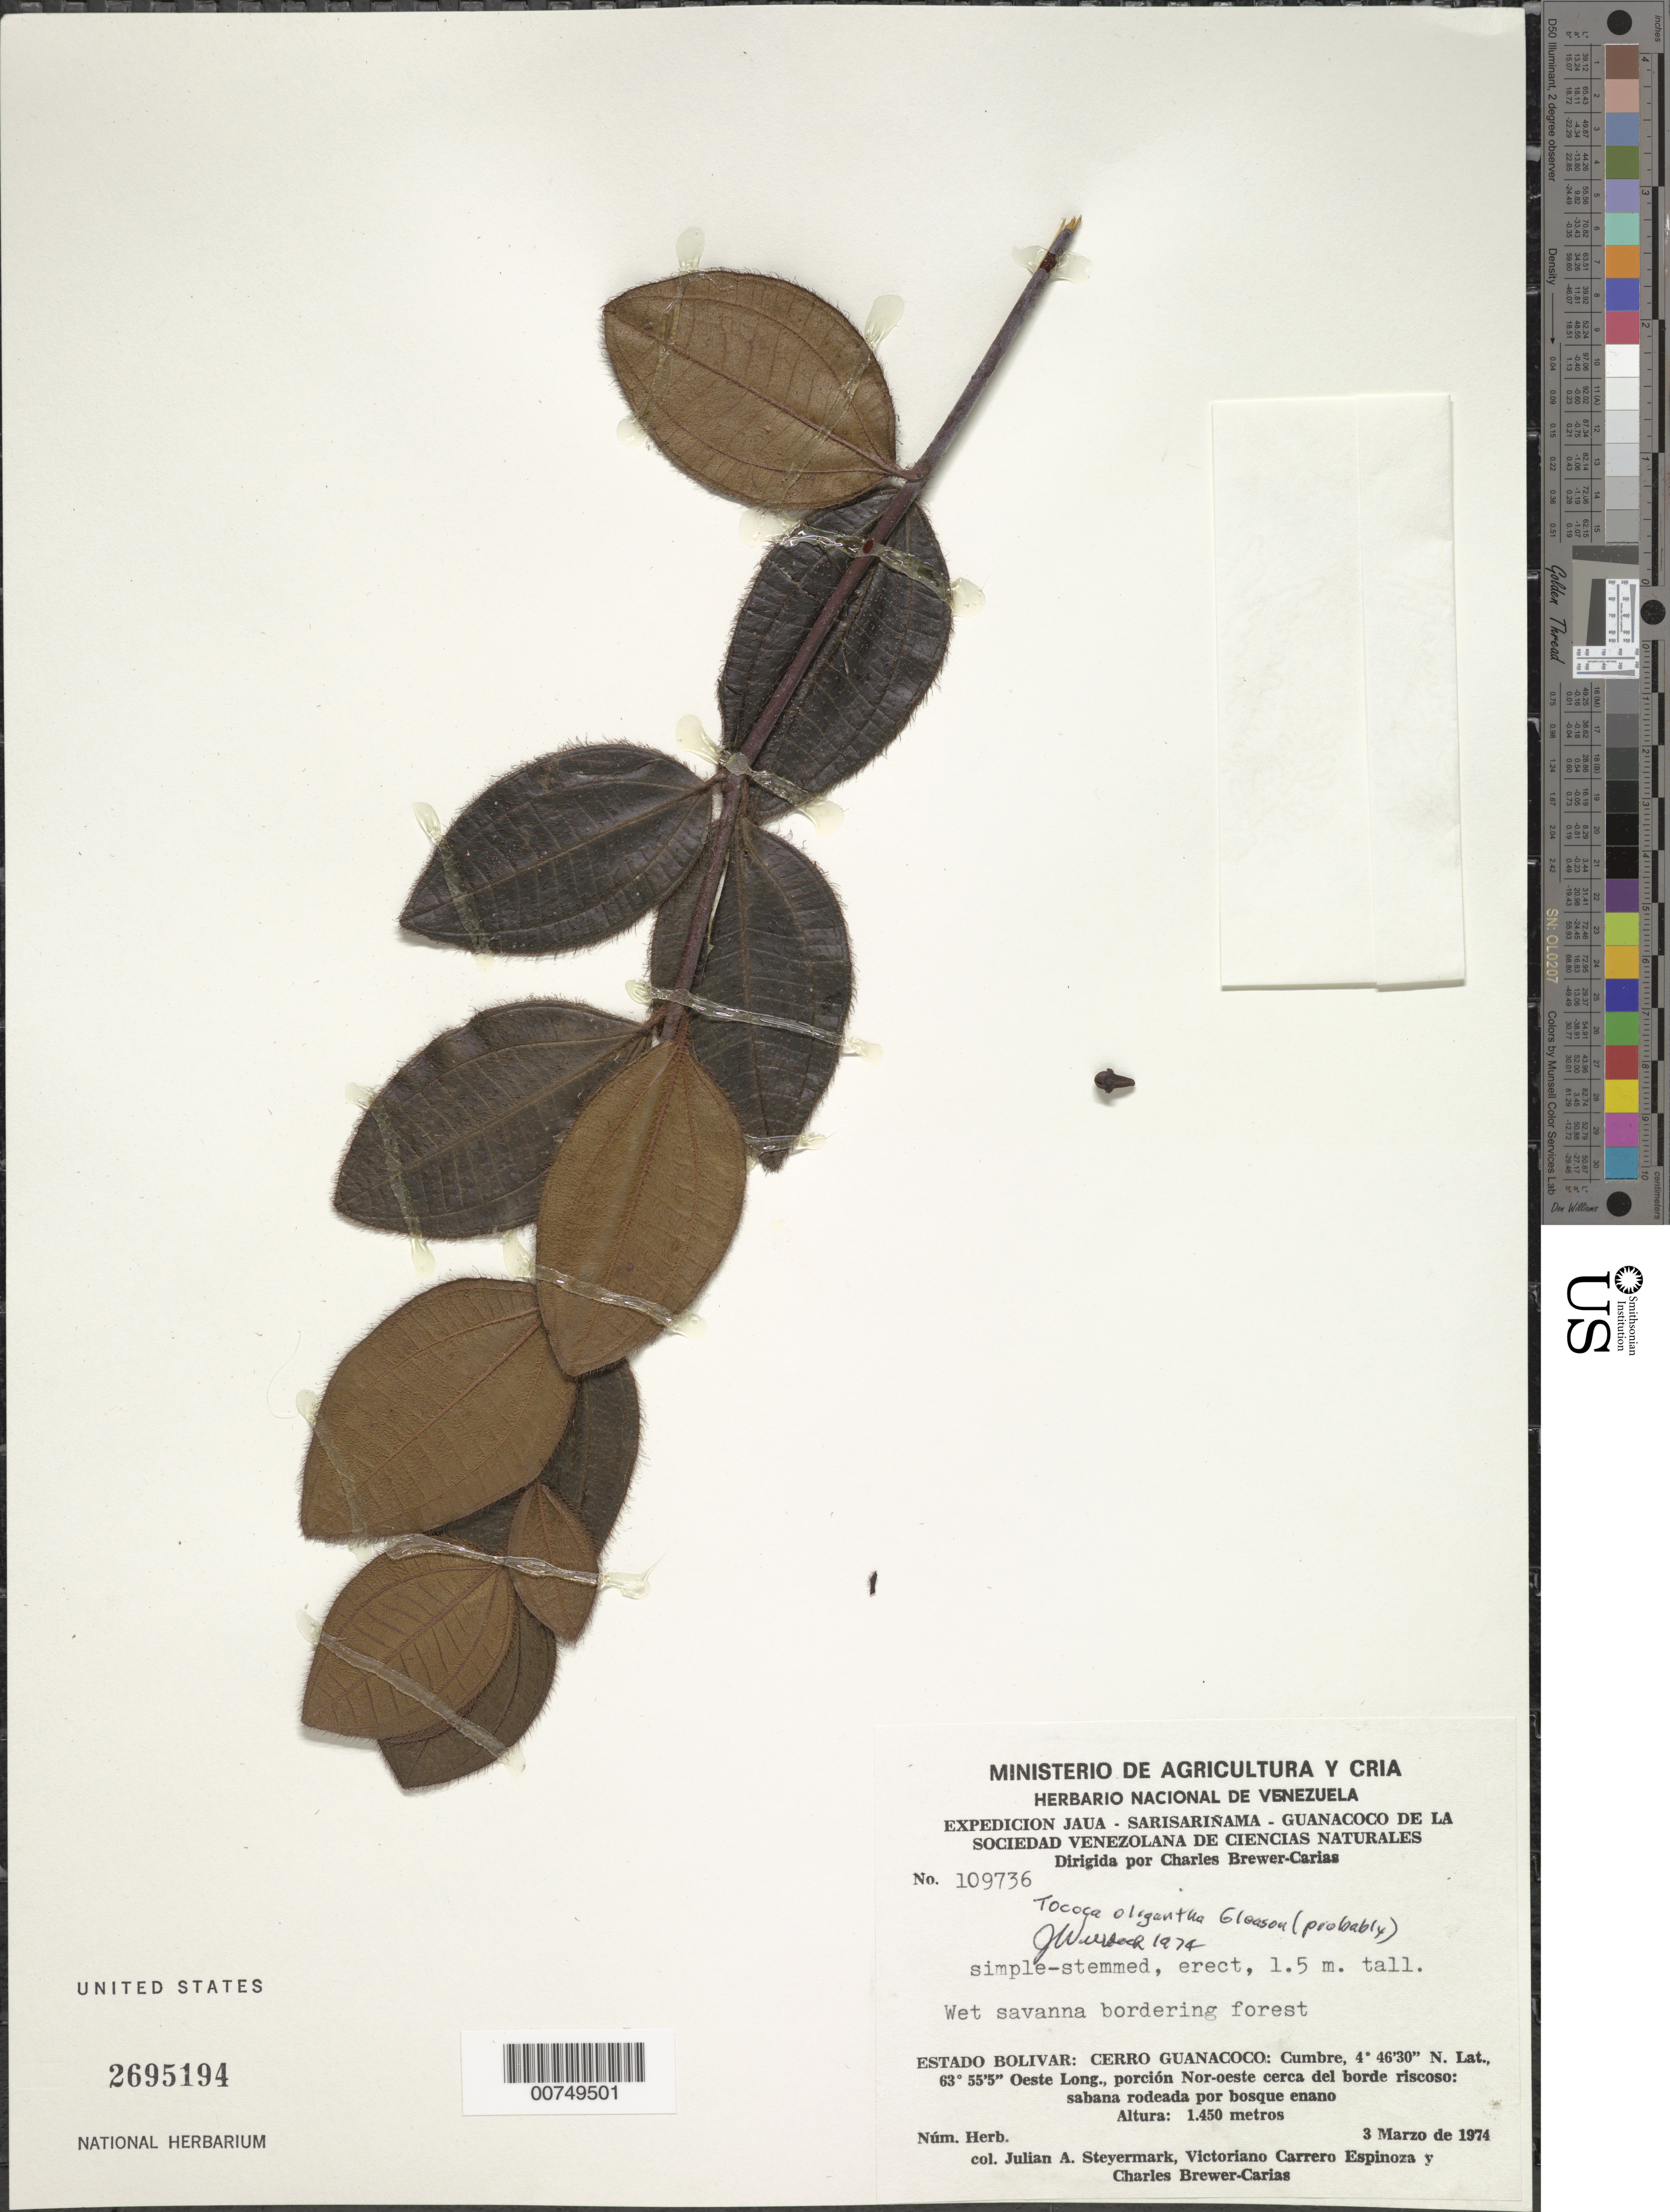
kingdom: Plantae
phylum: Tracheophyta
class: Magnoliopsida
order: Myrtales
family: Melastomataceae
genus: Tococa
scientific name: Tococa oligantha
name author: Gleason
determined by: Wurdack, John J., (US), US (UNITED STATES)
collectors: J. Steyermark, V. Carreño E. & C. Brewer-Carias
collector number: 109736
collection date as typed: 3-Mar-74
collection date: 1974-03-03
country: Venezuela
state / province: Bolívar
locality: Cerro Guanacoco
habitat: Wet savanna bordering forest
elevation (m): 1450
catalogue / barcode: US 2695194